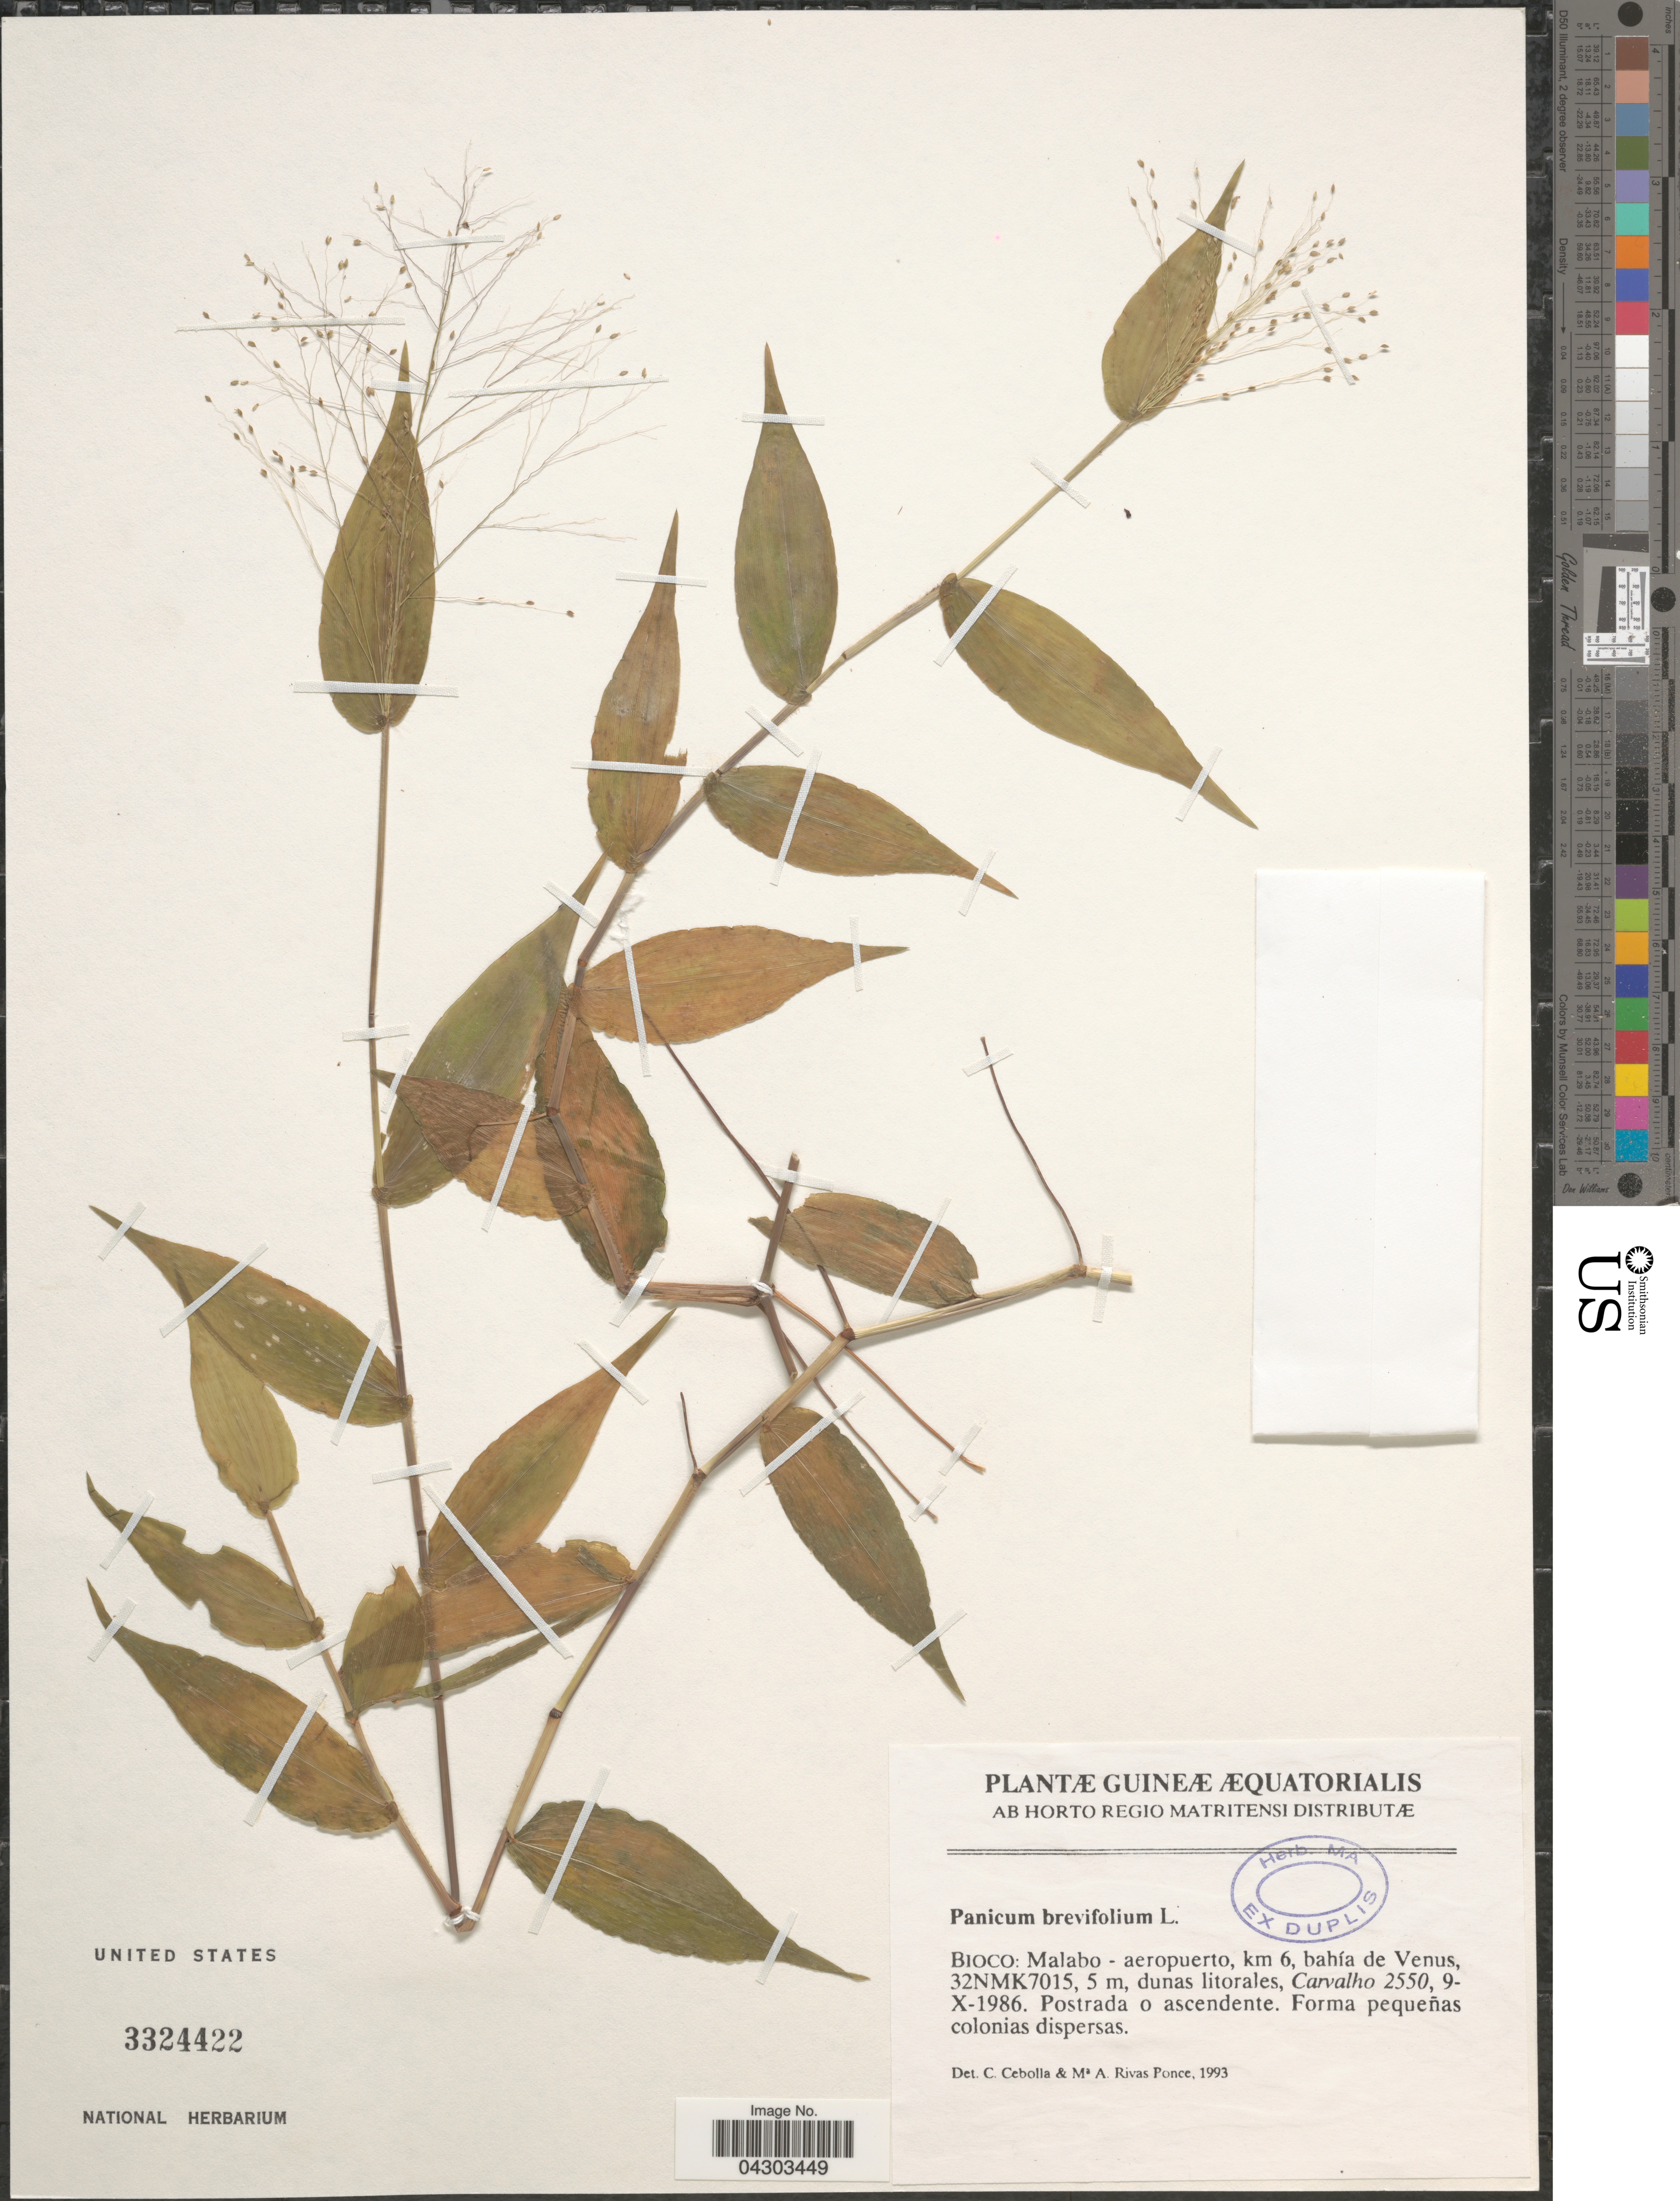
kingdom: Plantae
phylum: Tracheophyta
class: Liliopsida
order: Poales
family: Poaceae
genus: Panicum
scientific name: Panicum brevifolium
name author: L.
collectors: Carvalho, --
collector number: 2550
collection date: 1986-10-09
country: Equatorial Guinea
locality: Guineæ Æquatorialis. Bioco: Malabo - aeropuerto, km 6, bahía de Venus, 32NMK7015.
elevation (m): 5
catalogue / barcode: US 3324422